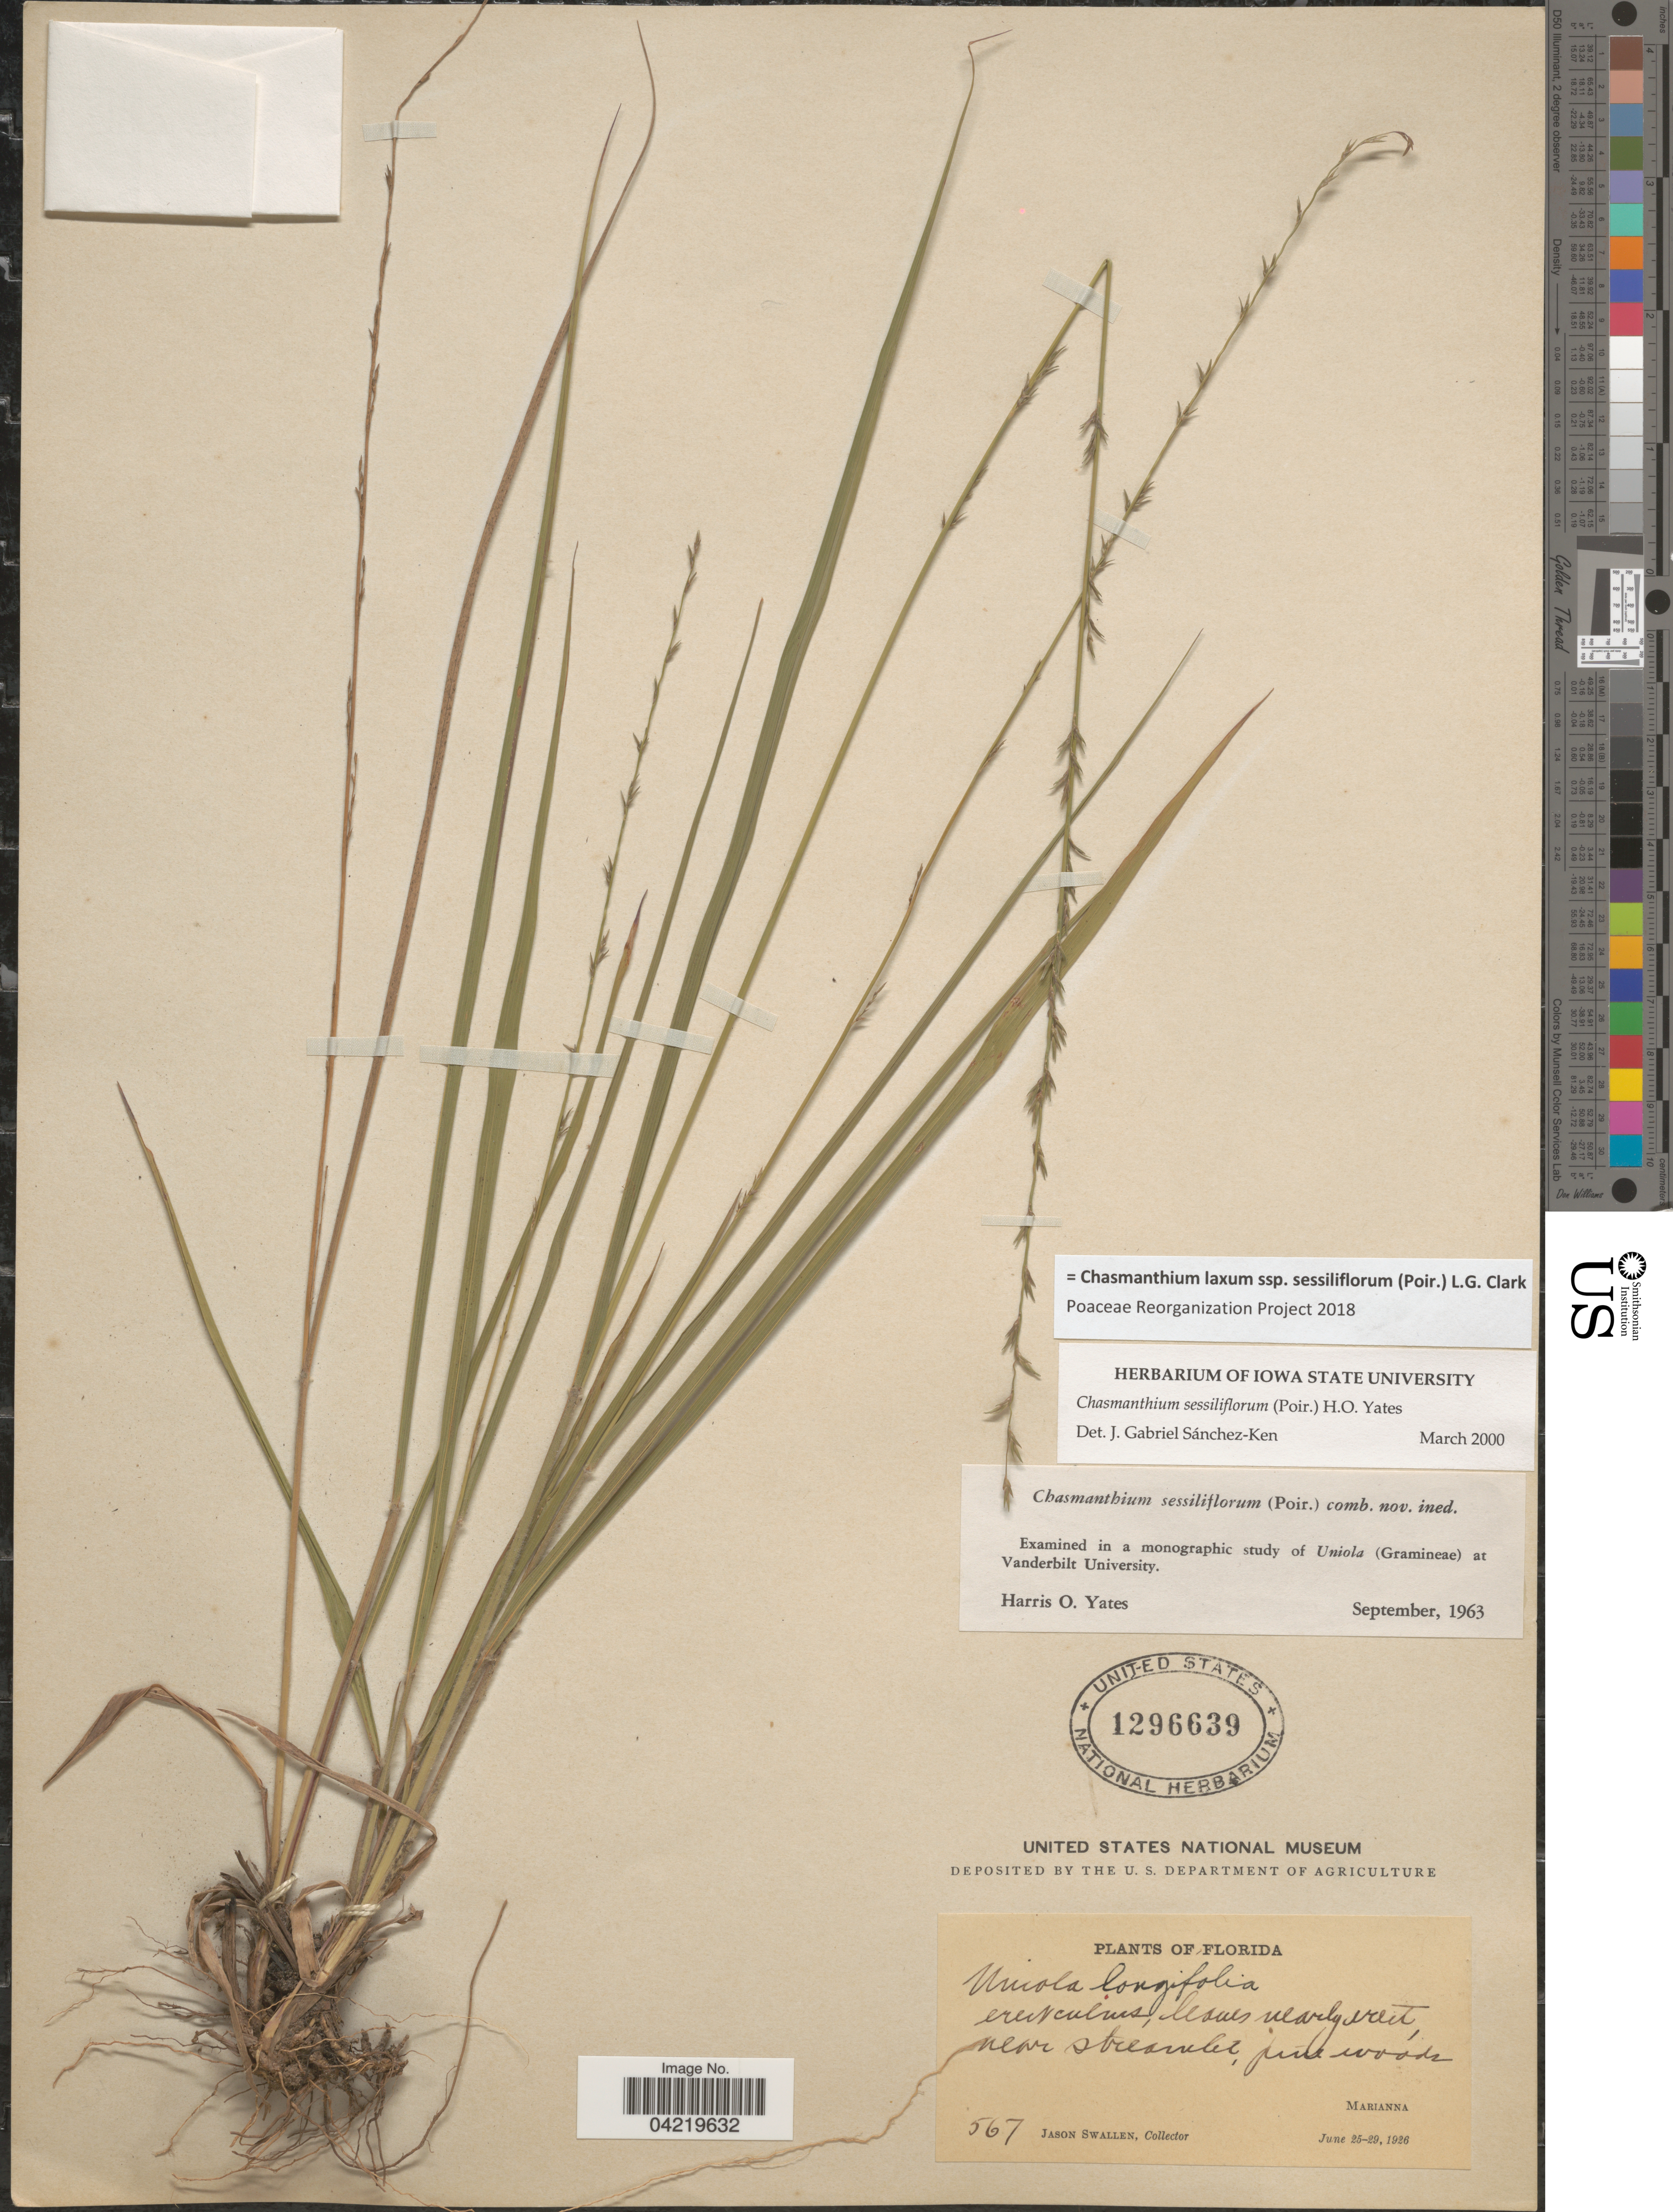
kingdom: Plantae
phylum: Tracheophyta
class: Liliopsida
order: Poales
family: Poaceae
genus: Chasmanthium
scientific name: Chasmanthium laxum subsp. sessiliflorum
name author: (L.) H.O. Yates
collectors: J. R. Swallen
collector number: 567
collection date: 1926-06-25/1926-06-29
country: United States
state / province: Florida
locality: Near streamlet, pine woods. Marianna.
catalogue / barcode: US 1296639